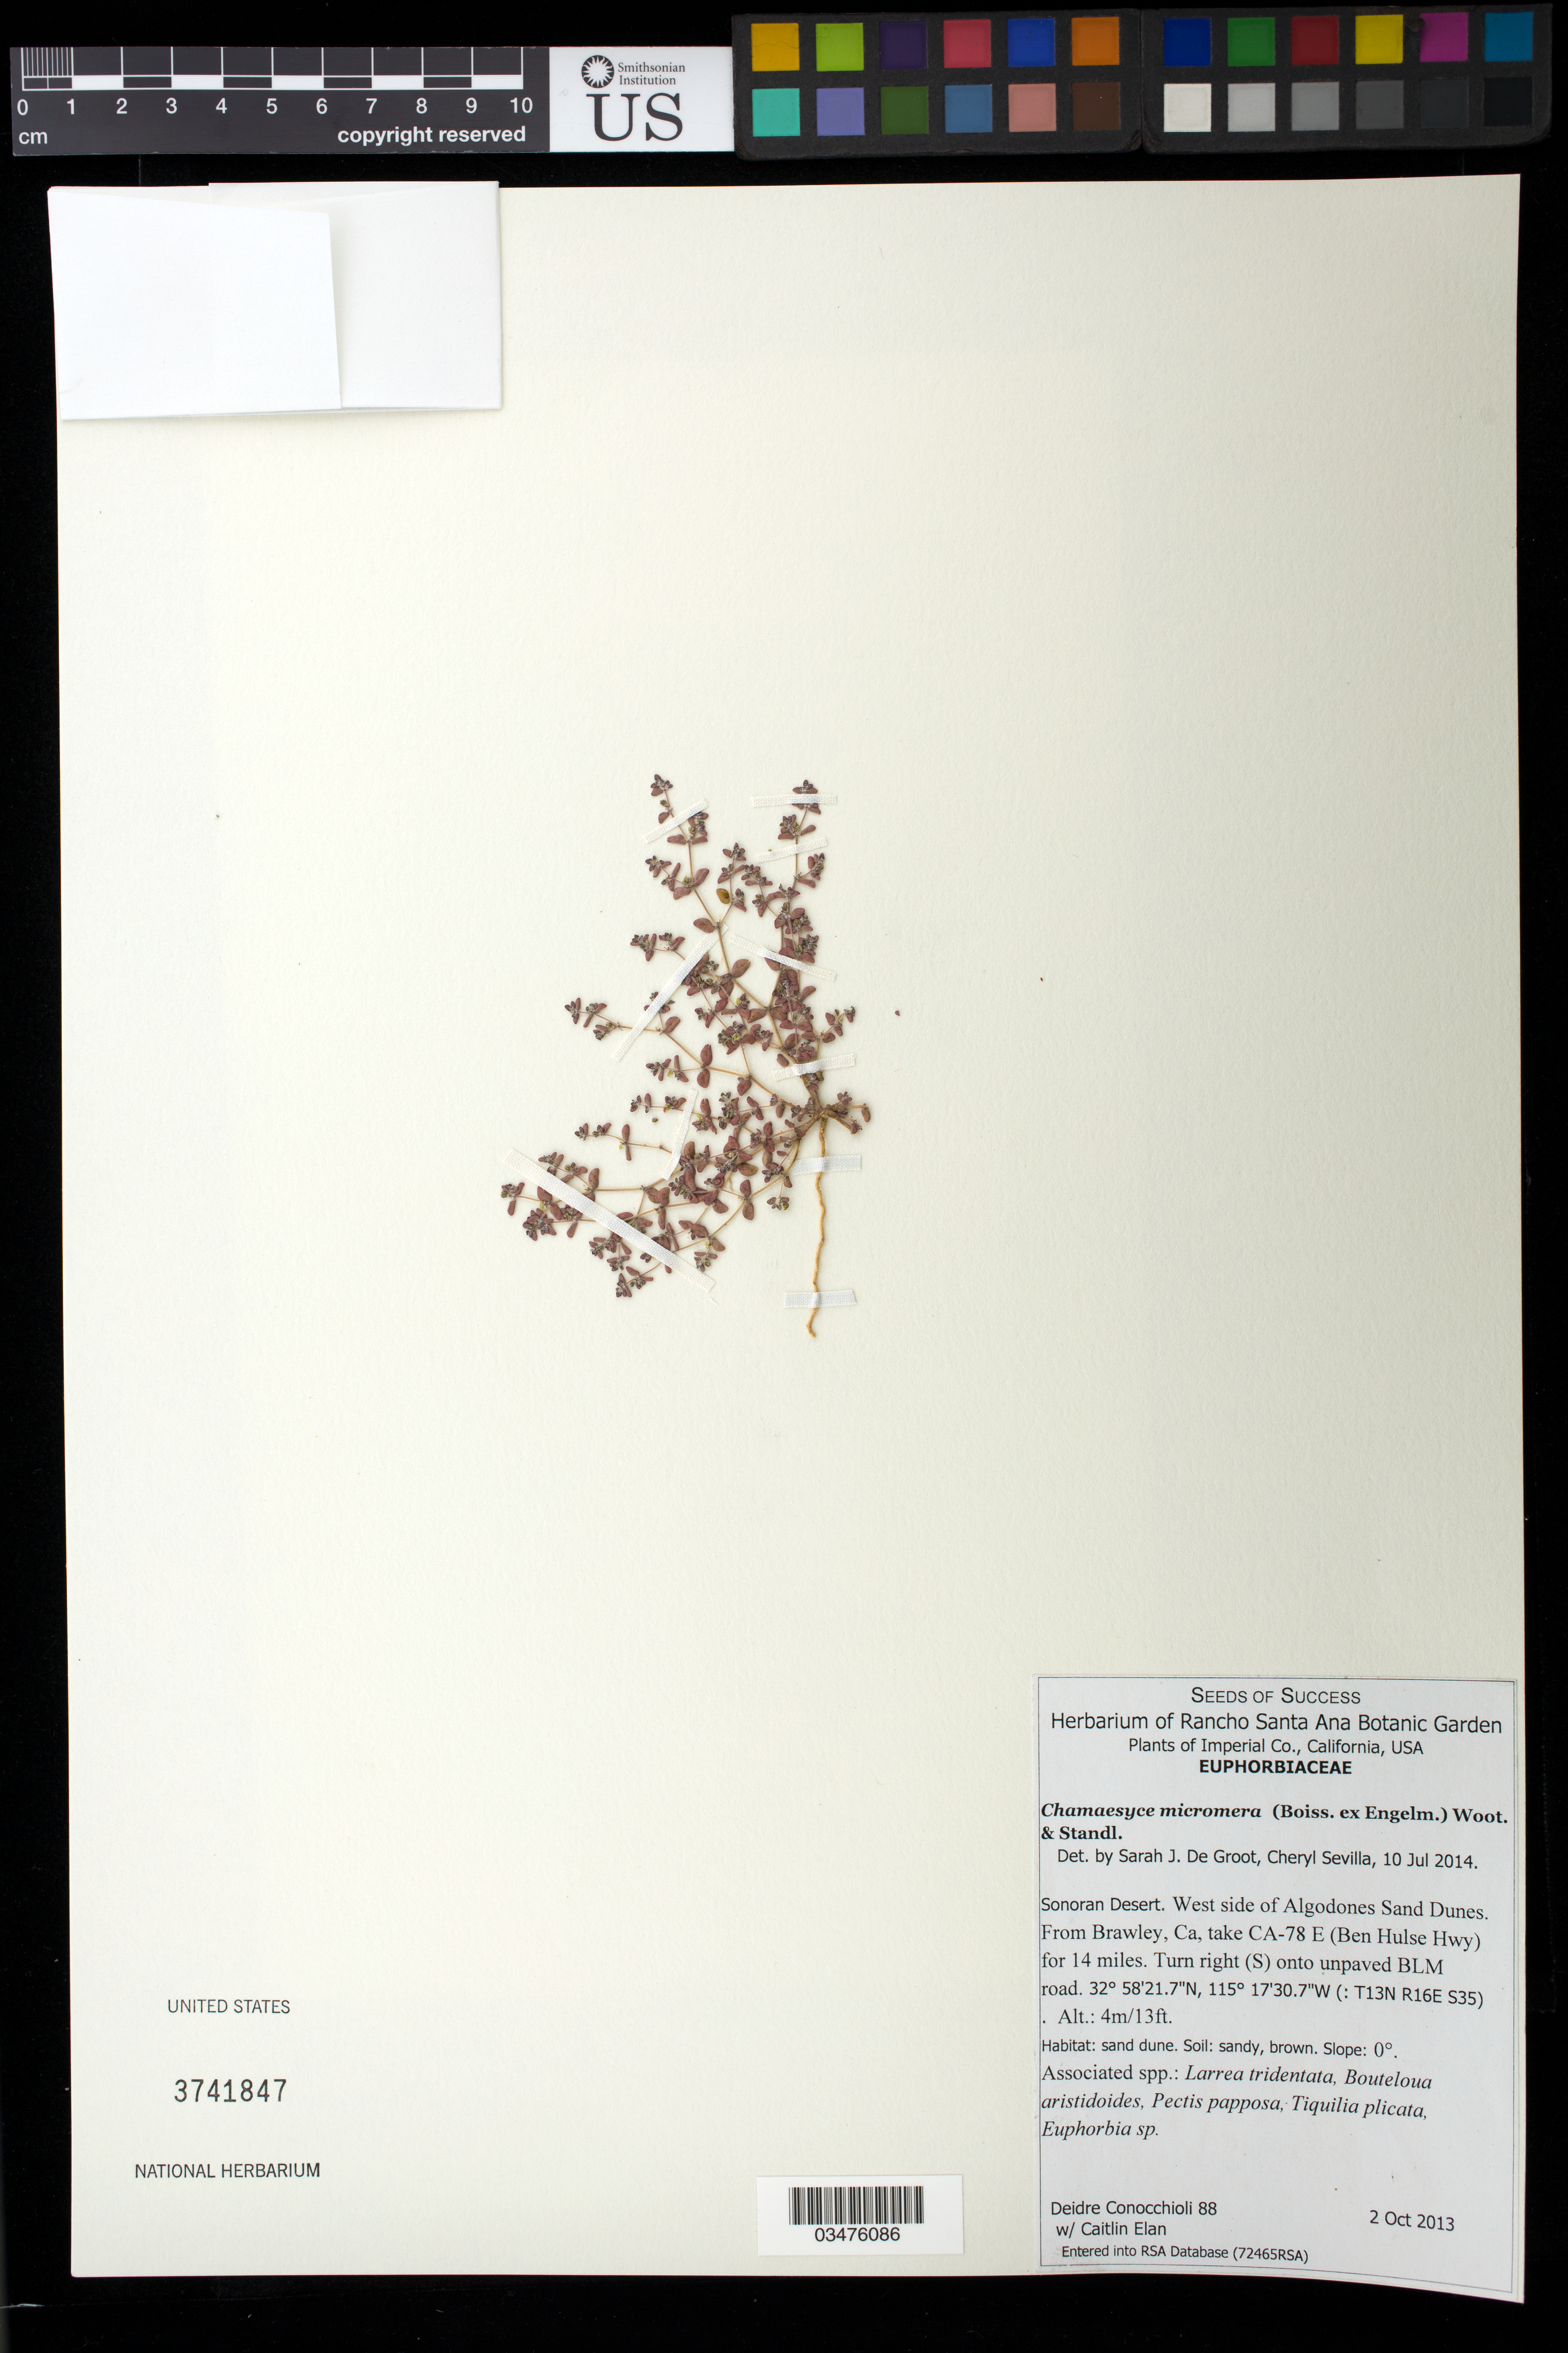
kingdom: Plantae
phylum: Tracheophyta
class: Magnoliopsida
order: Malpighiales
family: Euphorbiaceae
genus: Chamaesyce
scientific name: Chamaesyce micromera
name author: (Boiss. ex Engelm.) Wooton & Standl.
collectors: D. Conocchioli & C. Elam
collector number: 88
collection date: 2013-10-02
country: United States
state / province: California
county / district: Imperial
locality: Sonoran Desert. W side of Algodones Sand Dunes.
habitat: Sand dune. Soil sandy, brown. With Larrea tridentata, Pectis papposa, ect.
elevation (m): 4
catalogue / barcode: US 3741847